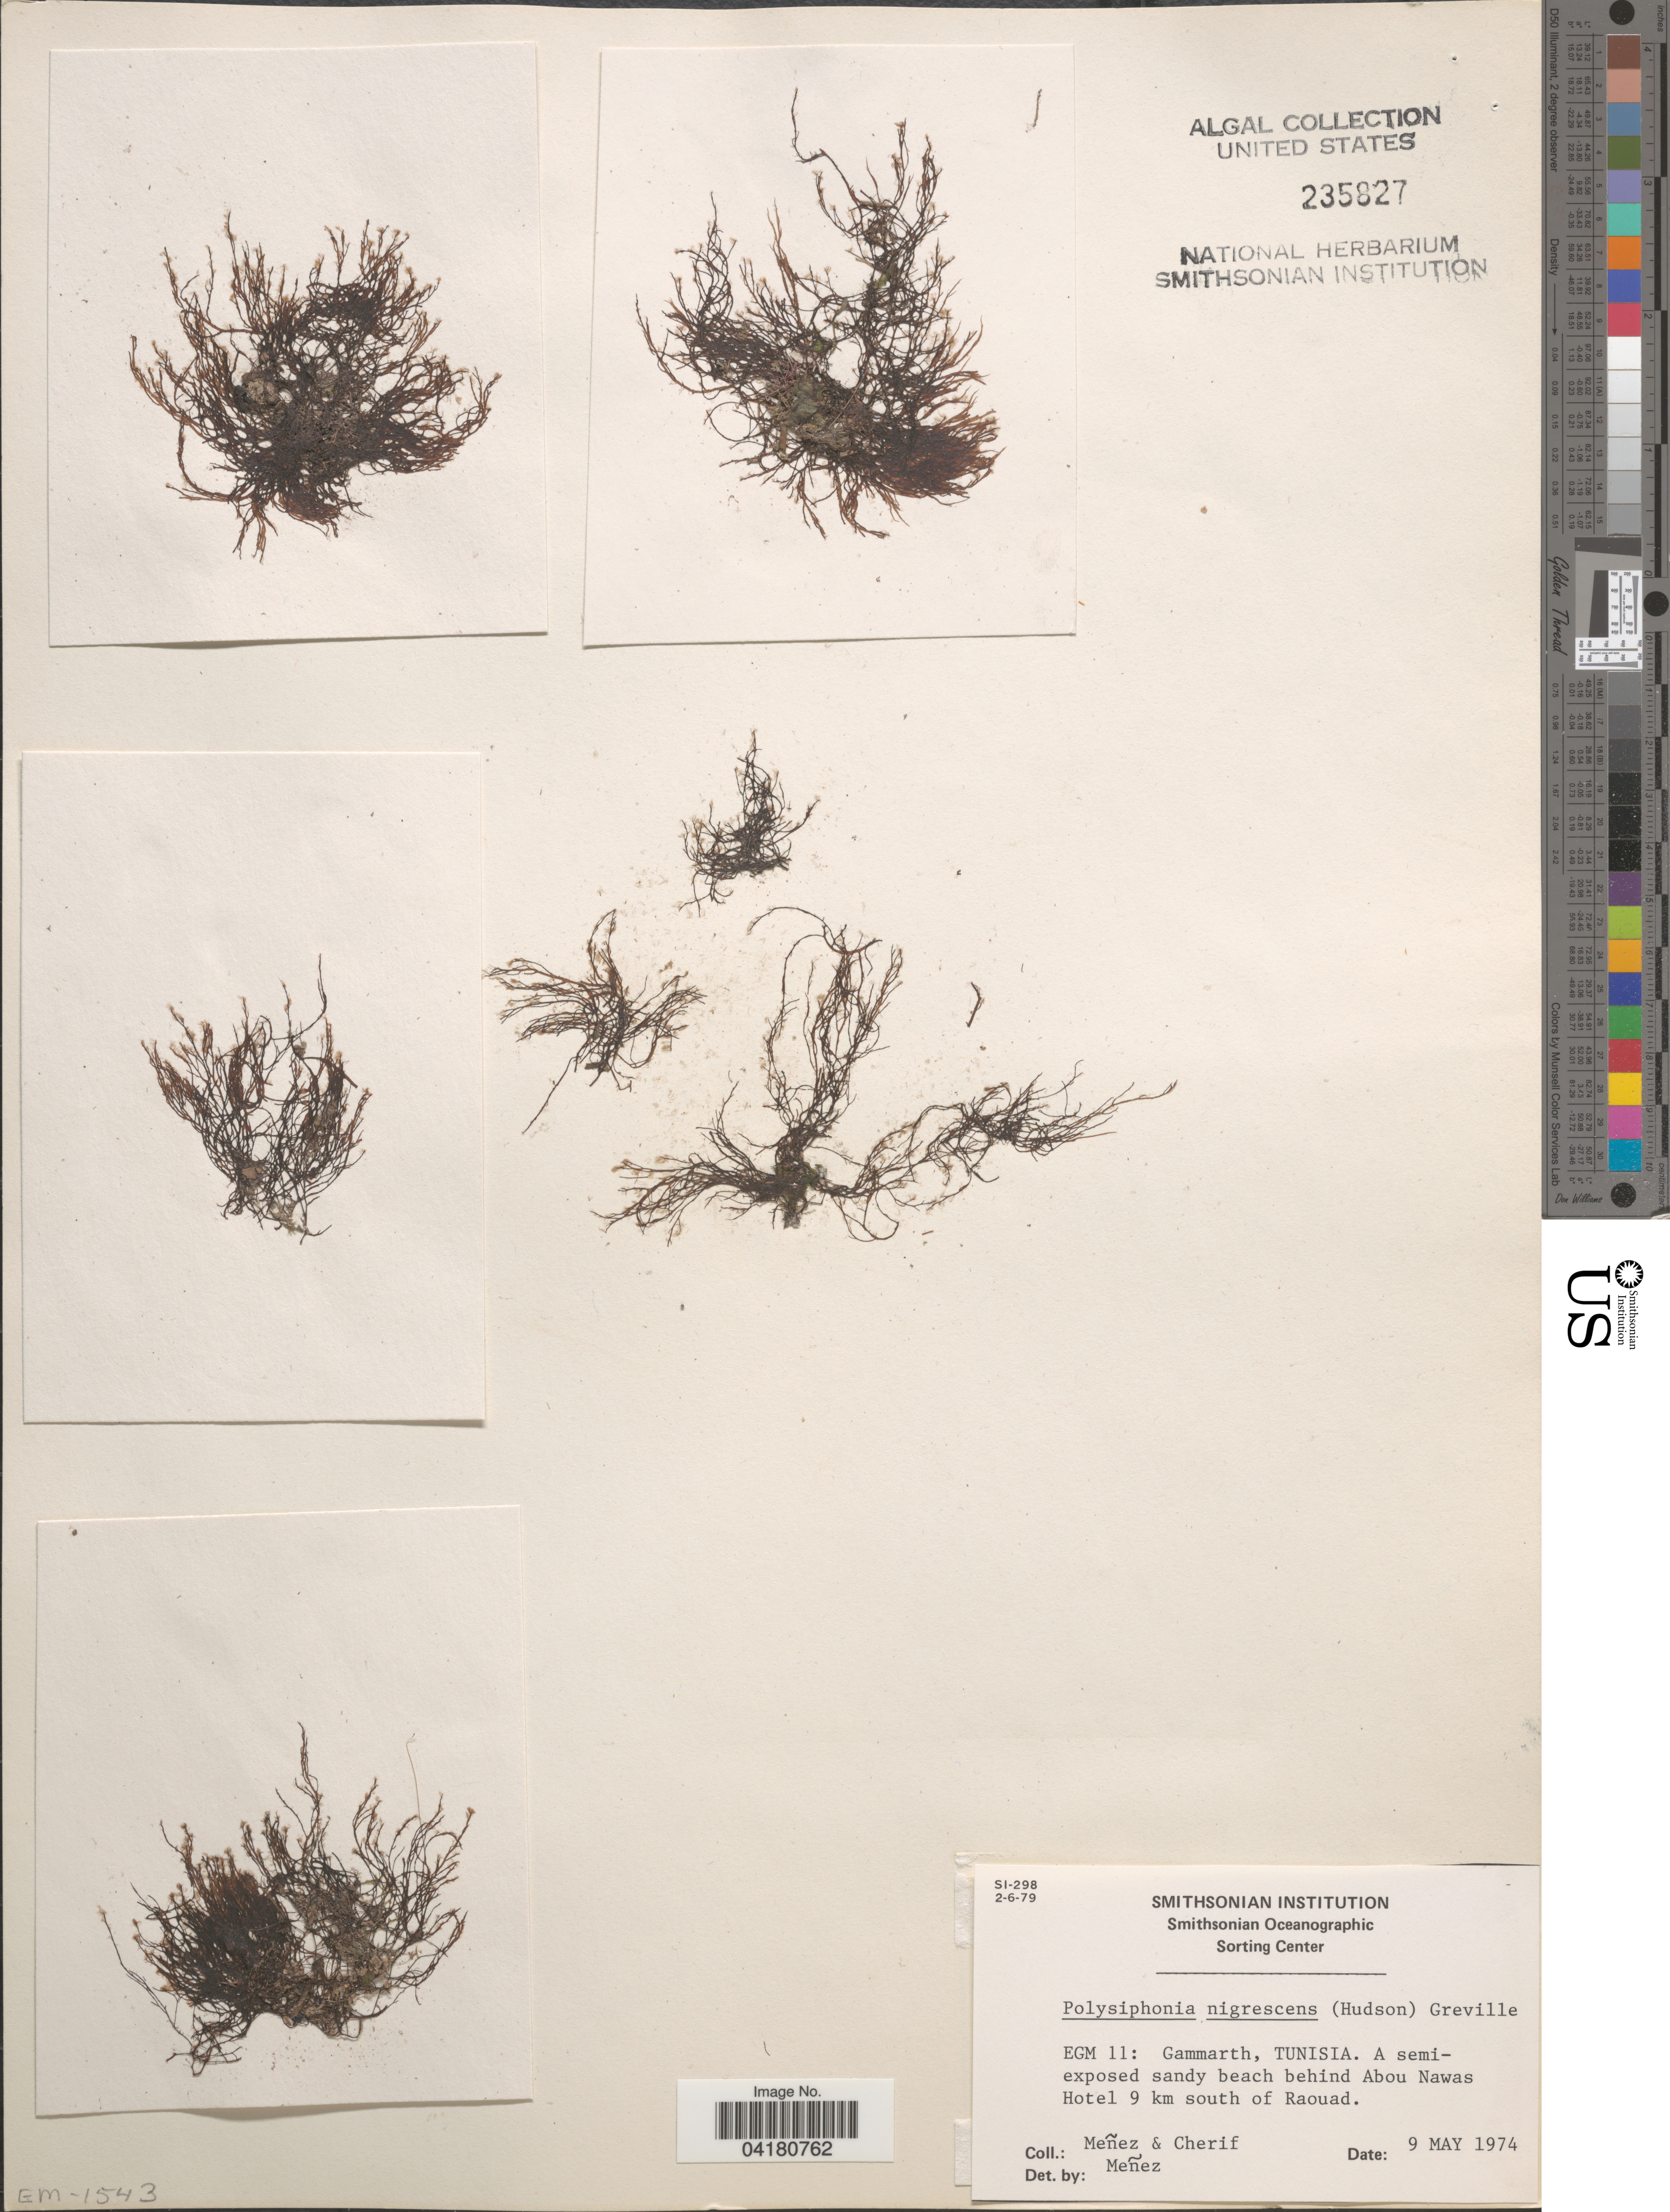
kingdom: Plantae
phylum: Rhodophyta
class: Florideophyceae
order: Ceramiales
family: Rhodomelaceae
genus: Vertebrata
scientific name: Vertebrata fucoides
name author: (Hudson) Kuntze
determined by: Algae name updating Project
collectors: Menez & -. Cherif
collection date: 1974-05-09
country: Tunisia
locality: EGM 11: Gammarth. A semi-exposed sandy beach behind Abou Nawas Hotel 9 km south of Raouad.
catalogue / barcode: US 235827